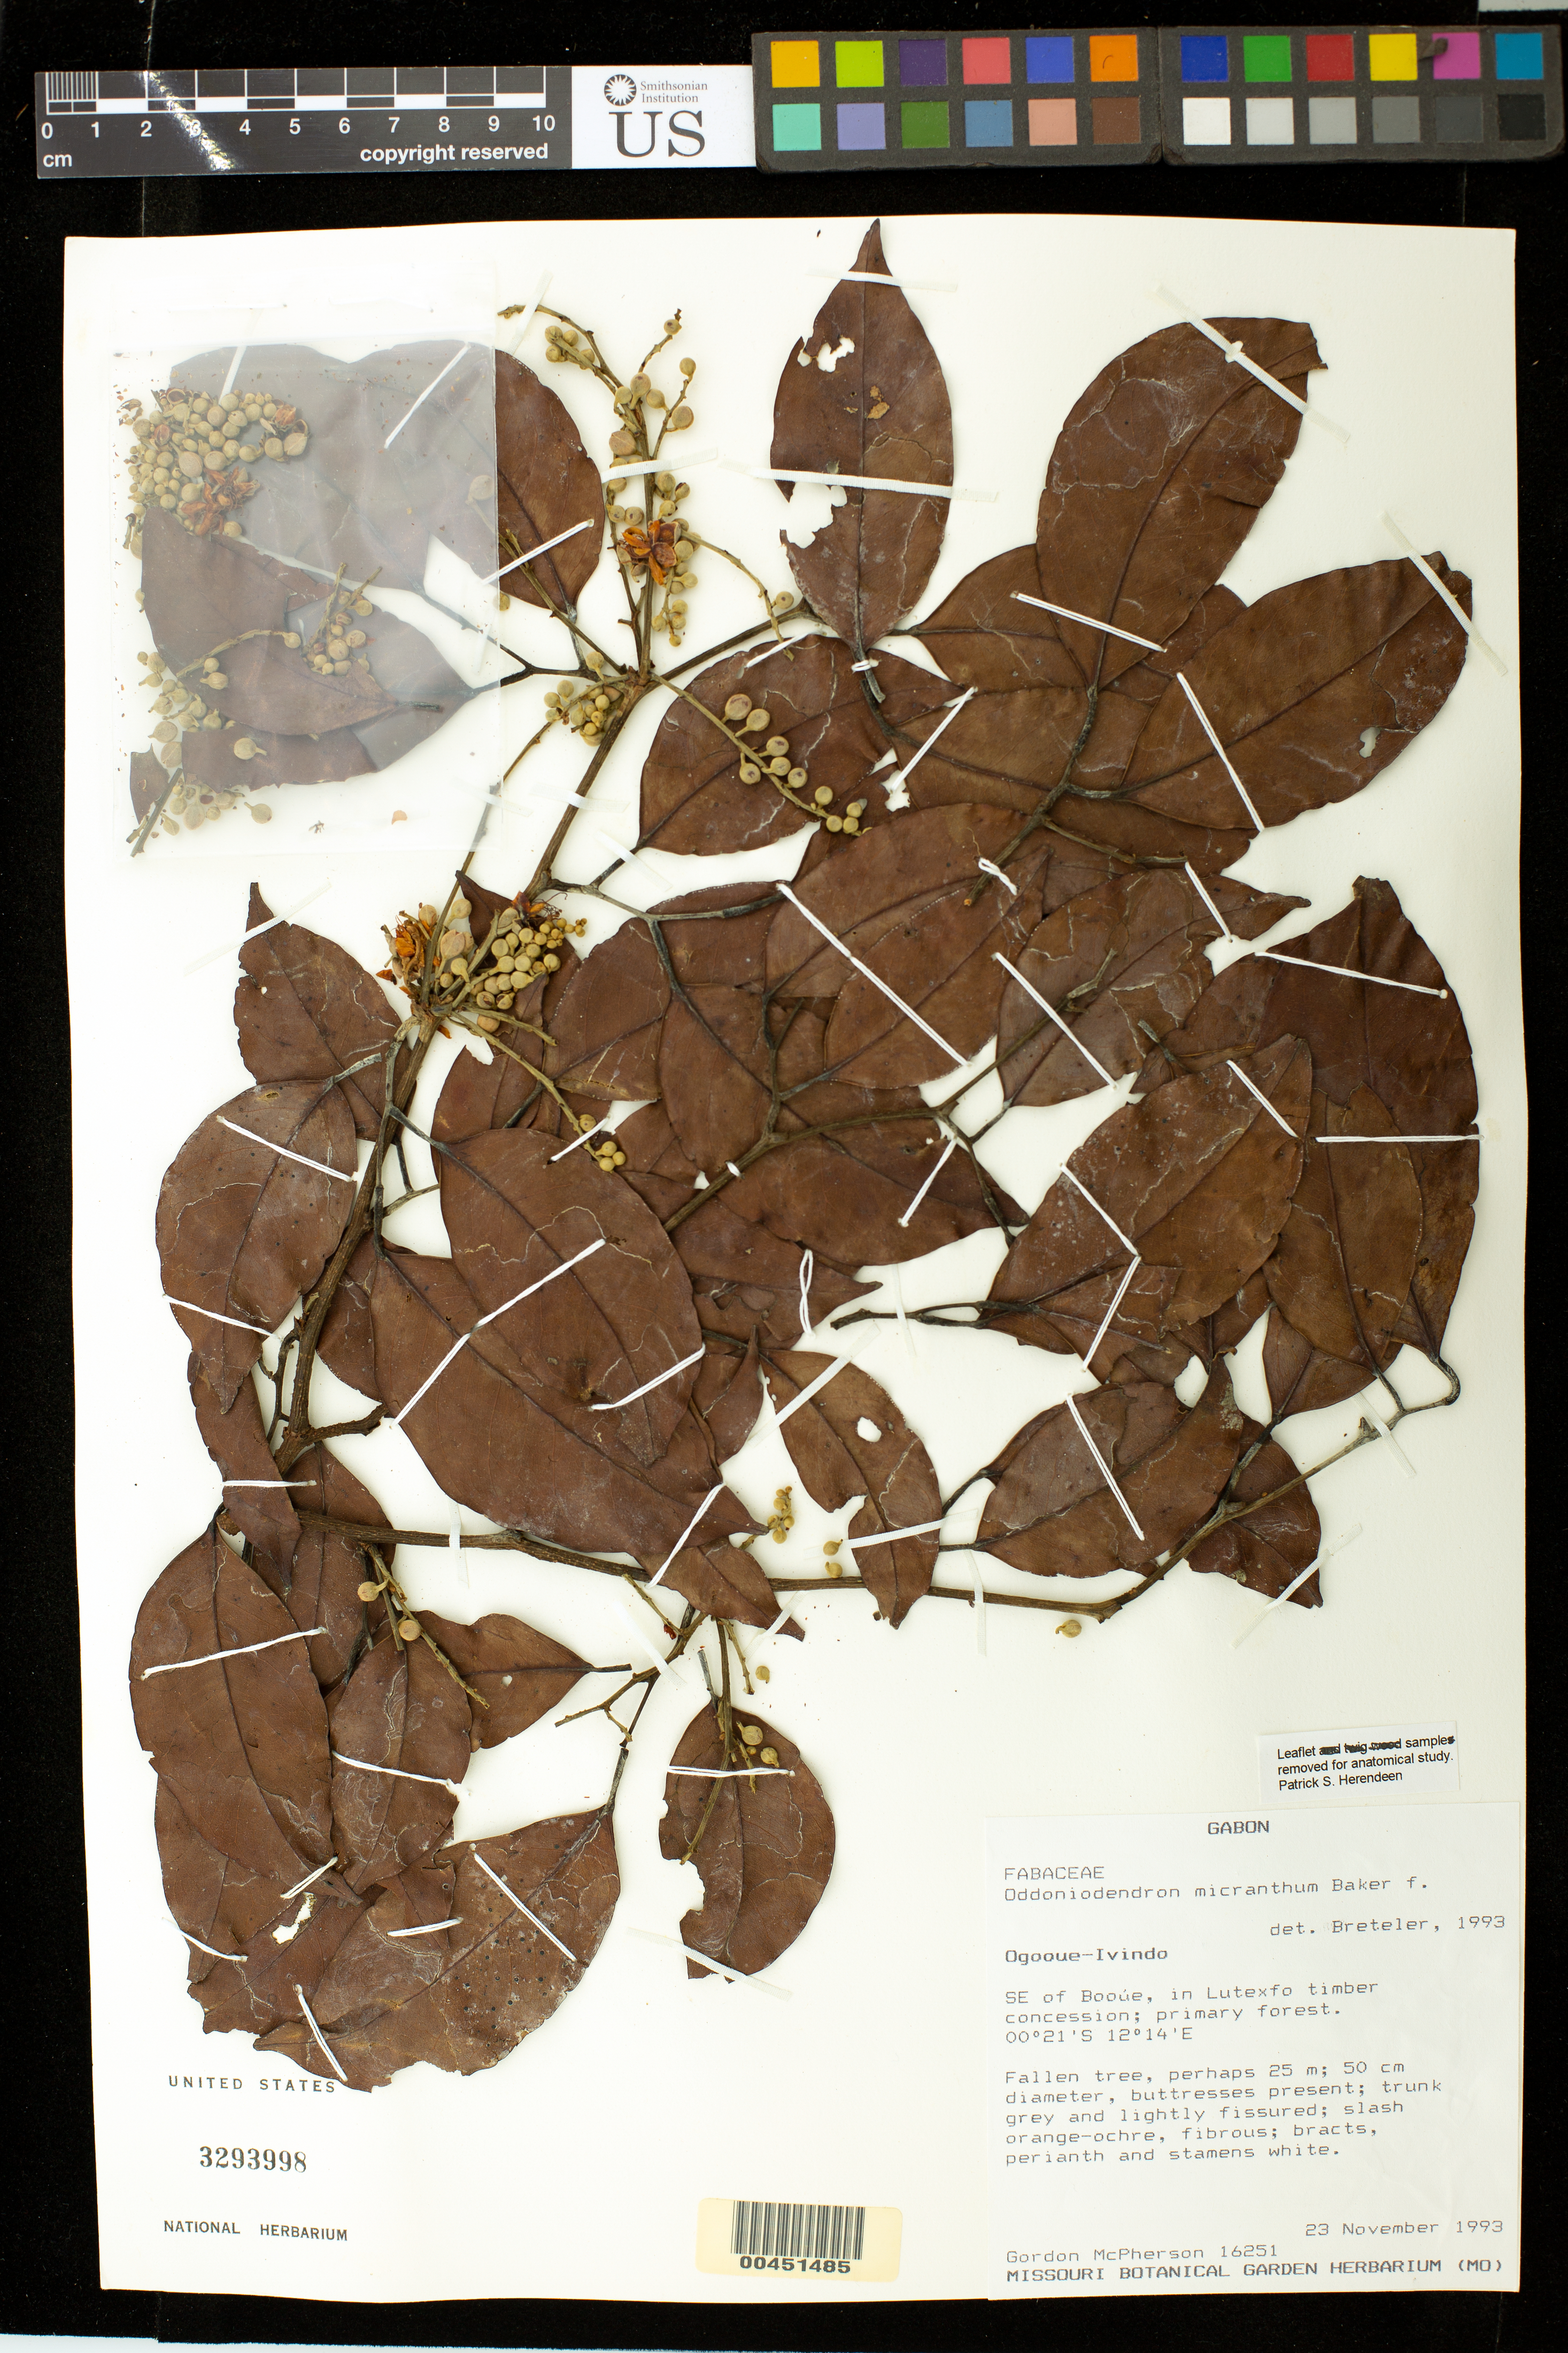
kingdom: Plantae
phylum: Tracheophyta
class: Magnoliopsida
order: Fabales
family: Fabaceae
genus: Oddoniodendron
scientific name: Oddoniodendron micranthum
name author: (Harms) Baker f.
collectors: G. D. McPherson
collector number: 16251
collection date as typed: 23 Nov 1993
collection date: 1993-11-23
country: Gabon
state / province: Ogooué-ivindo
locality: SE of Booue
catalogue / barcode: US 3293998